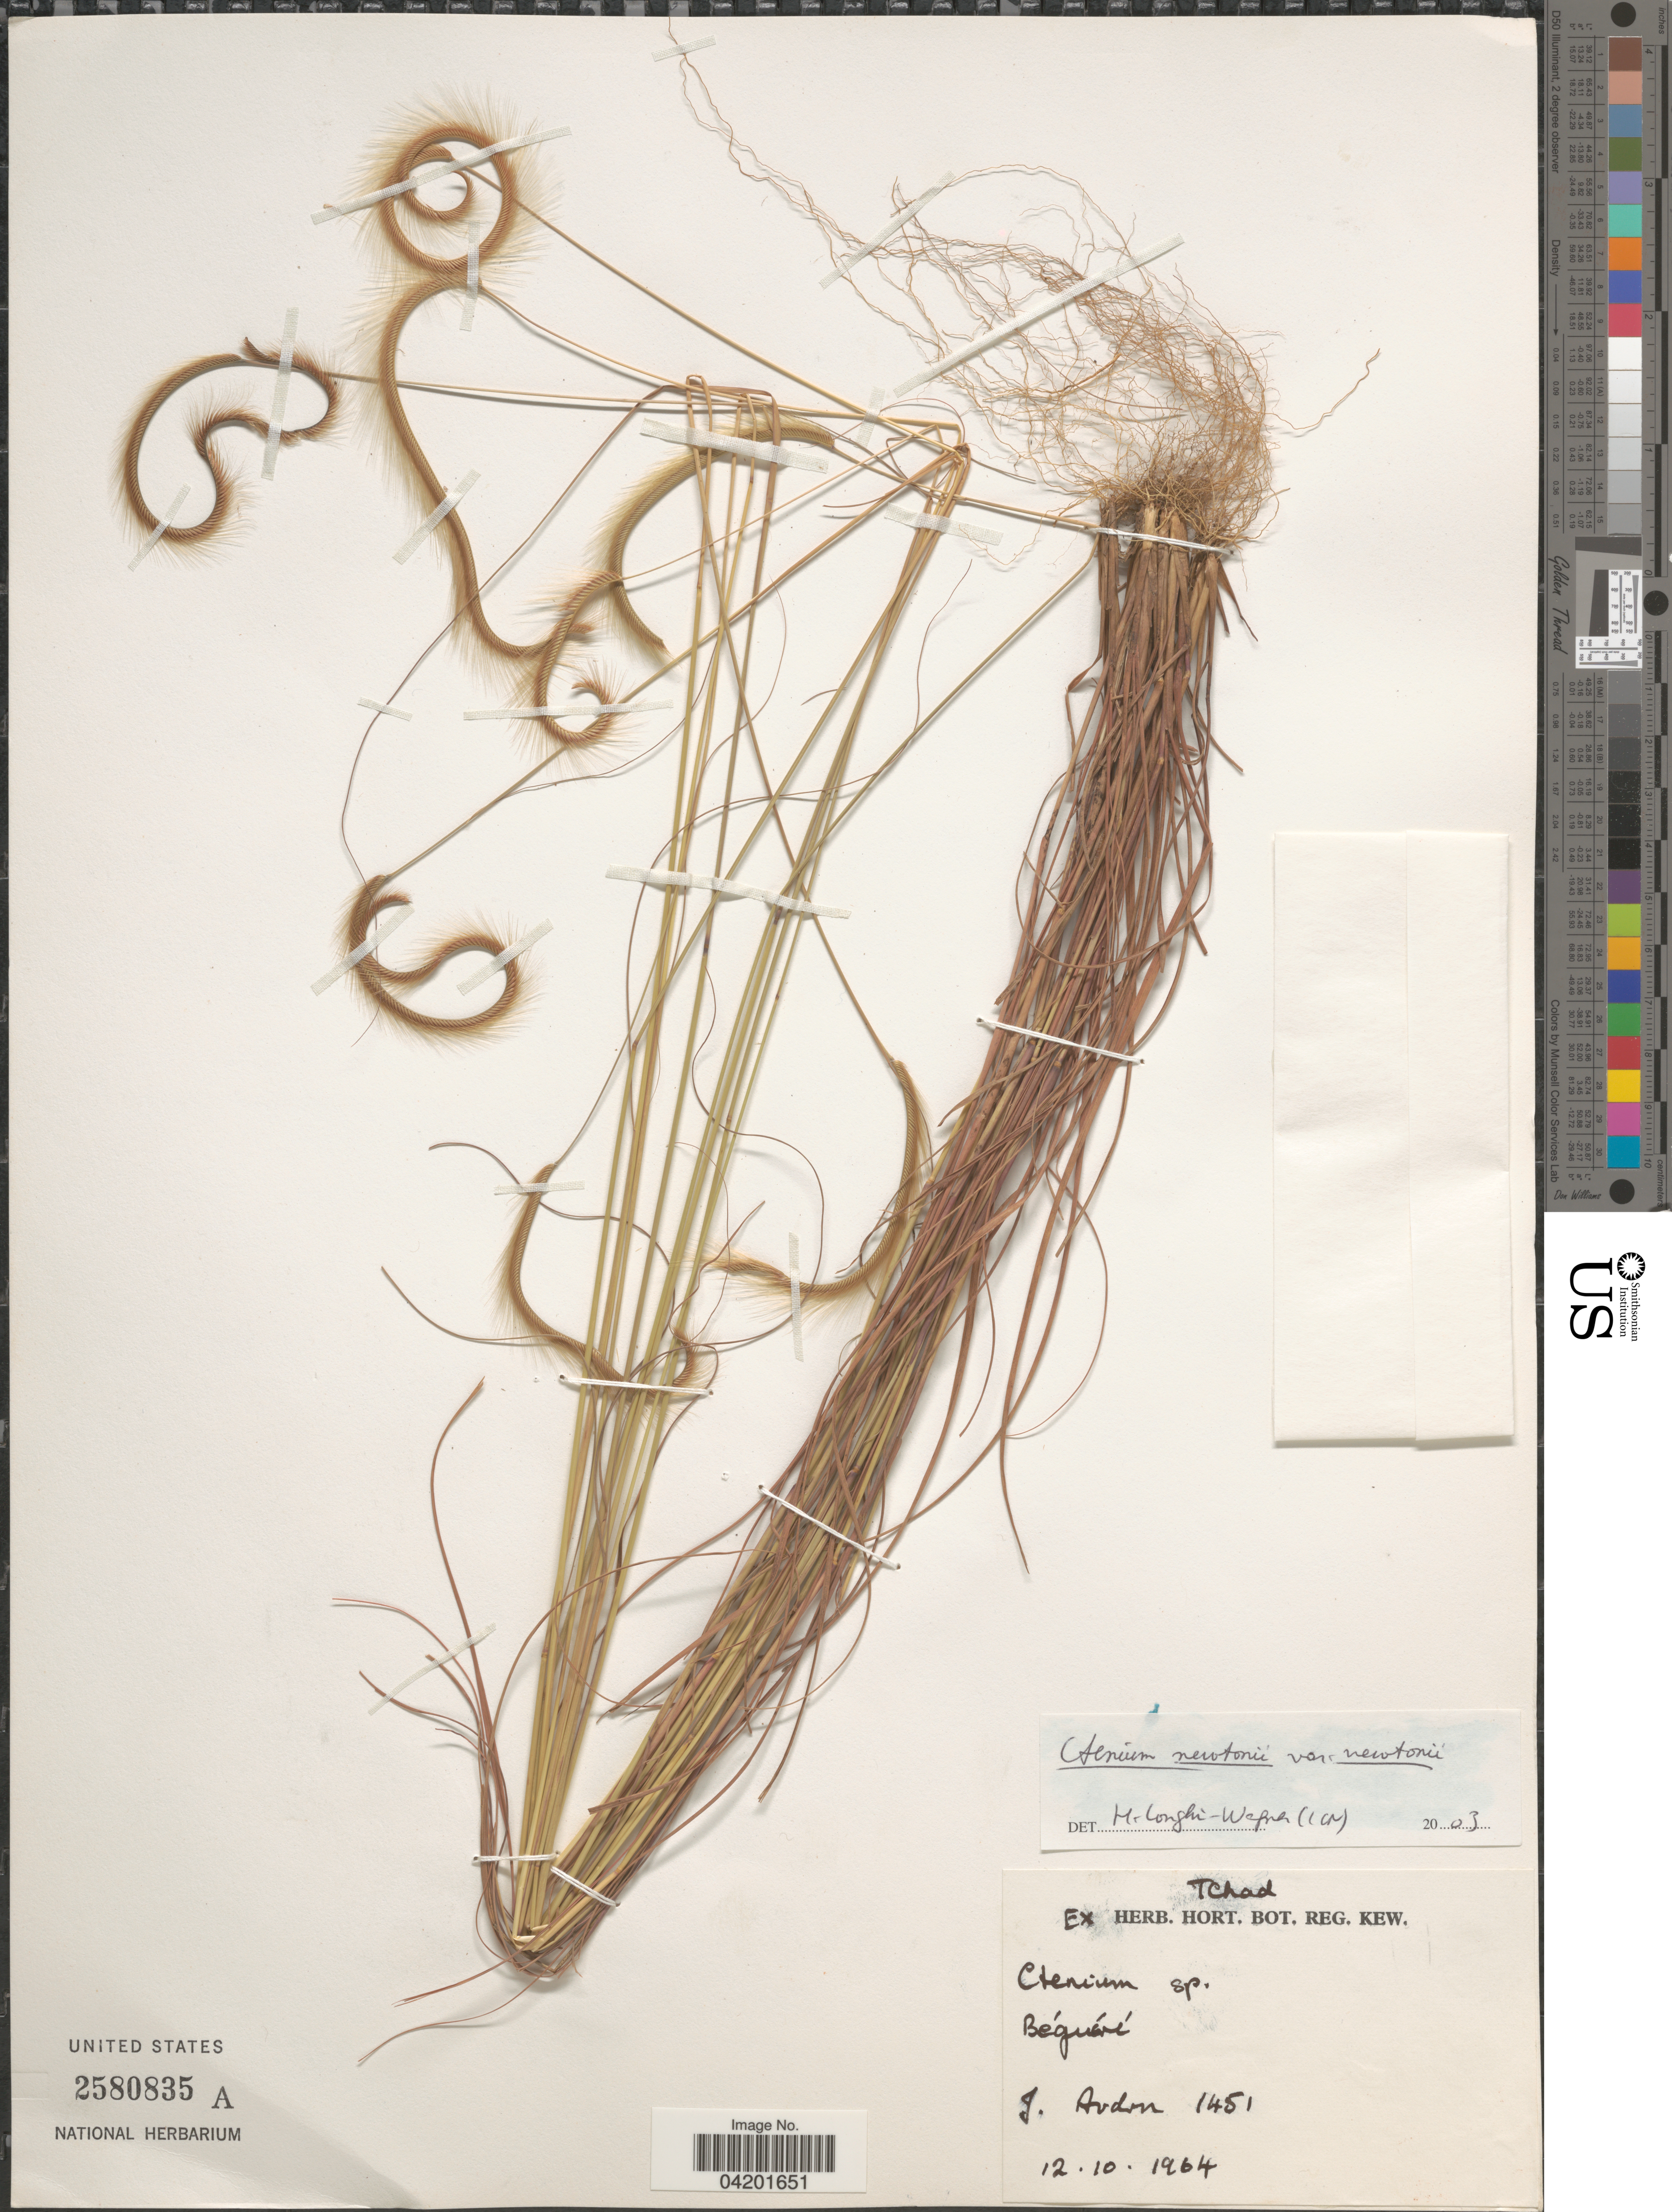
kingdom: Plantae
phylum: Tracheophyta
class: Liliopsida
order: Poales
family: Poaceae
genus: Ctenium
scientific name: Ctenium newtonii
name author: Hack.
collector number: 1451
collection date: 1964-10-12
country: Chad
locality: Tchad. Béguéré.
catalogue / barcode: US 2580835A